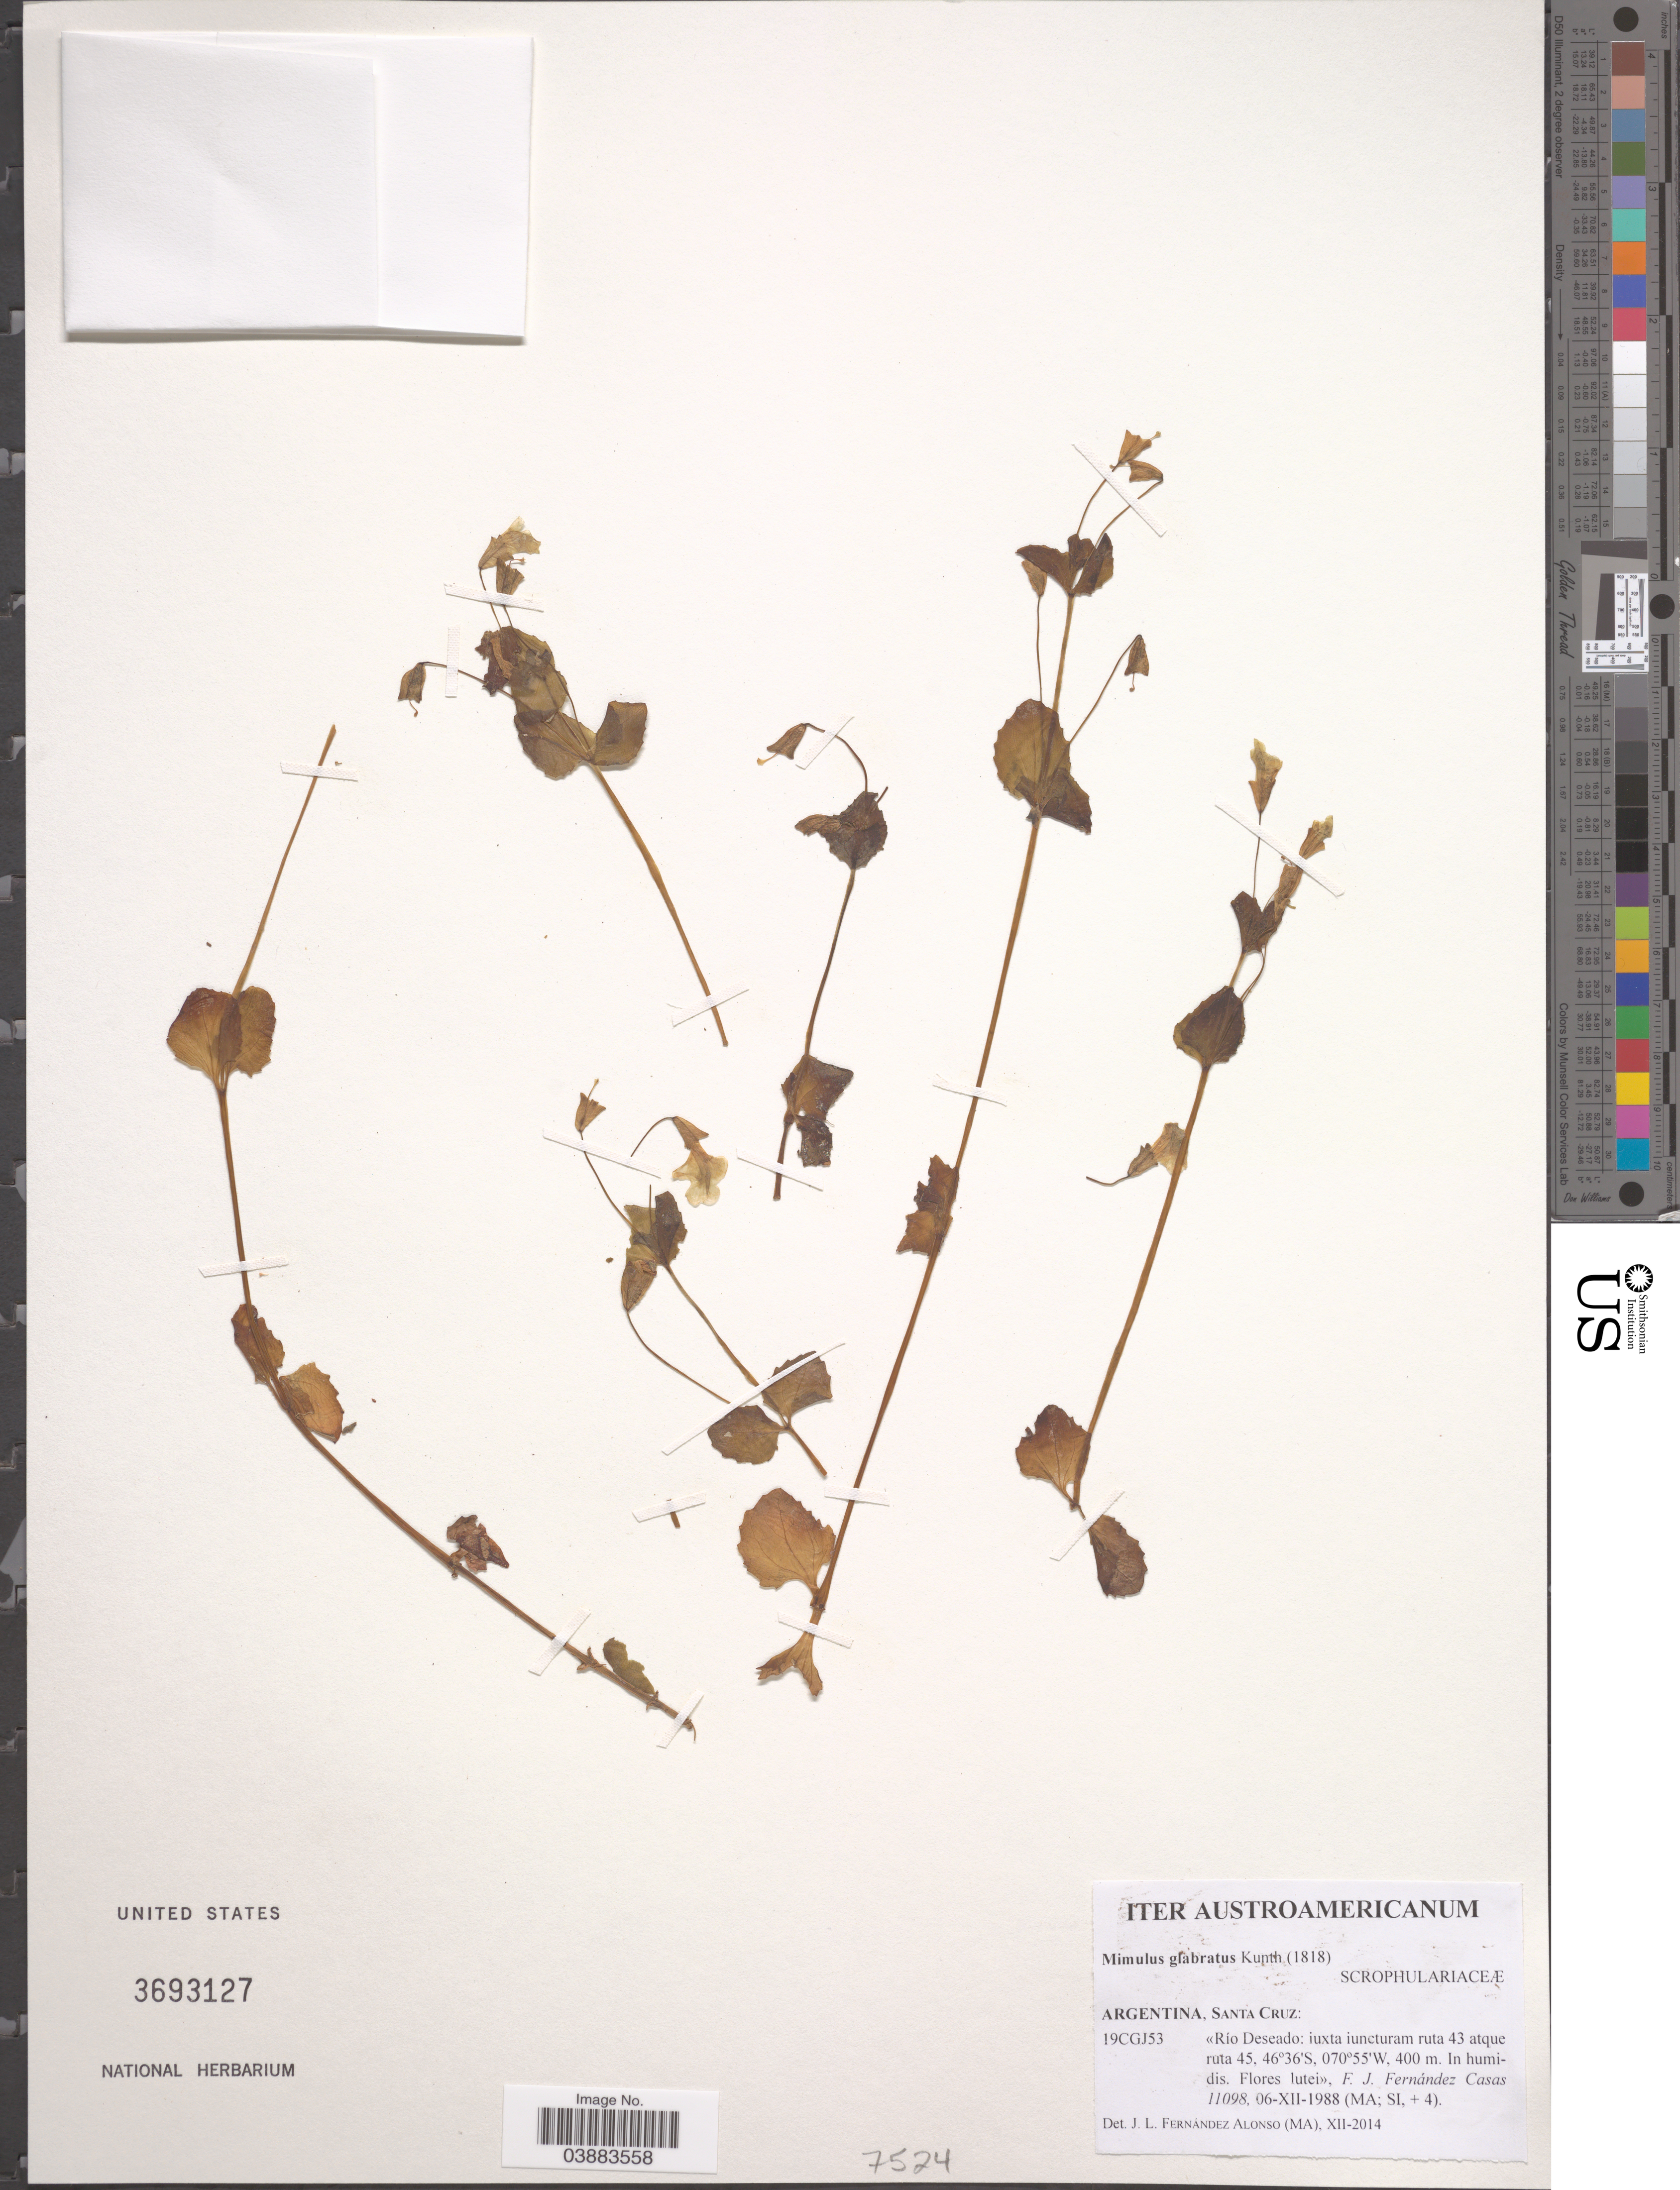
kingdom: Plantae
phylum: Tracheophyta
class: Magnoliopsida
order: Lamiales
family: Phrymaceae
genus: Mimulus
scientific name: Mimulus sp.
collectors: F. Casas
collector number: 11098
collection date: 1988-12-06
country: Argentina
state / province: Santa Cruz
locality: Rio Deseado: iuxta iuncturam ruta 43 atque ruta 45.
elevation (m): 400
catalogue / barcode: US 3693127